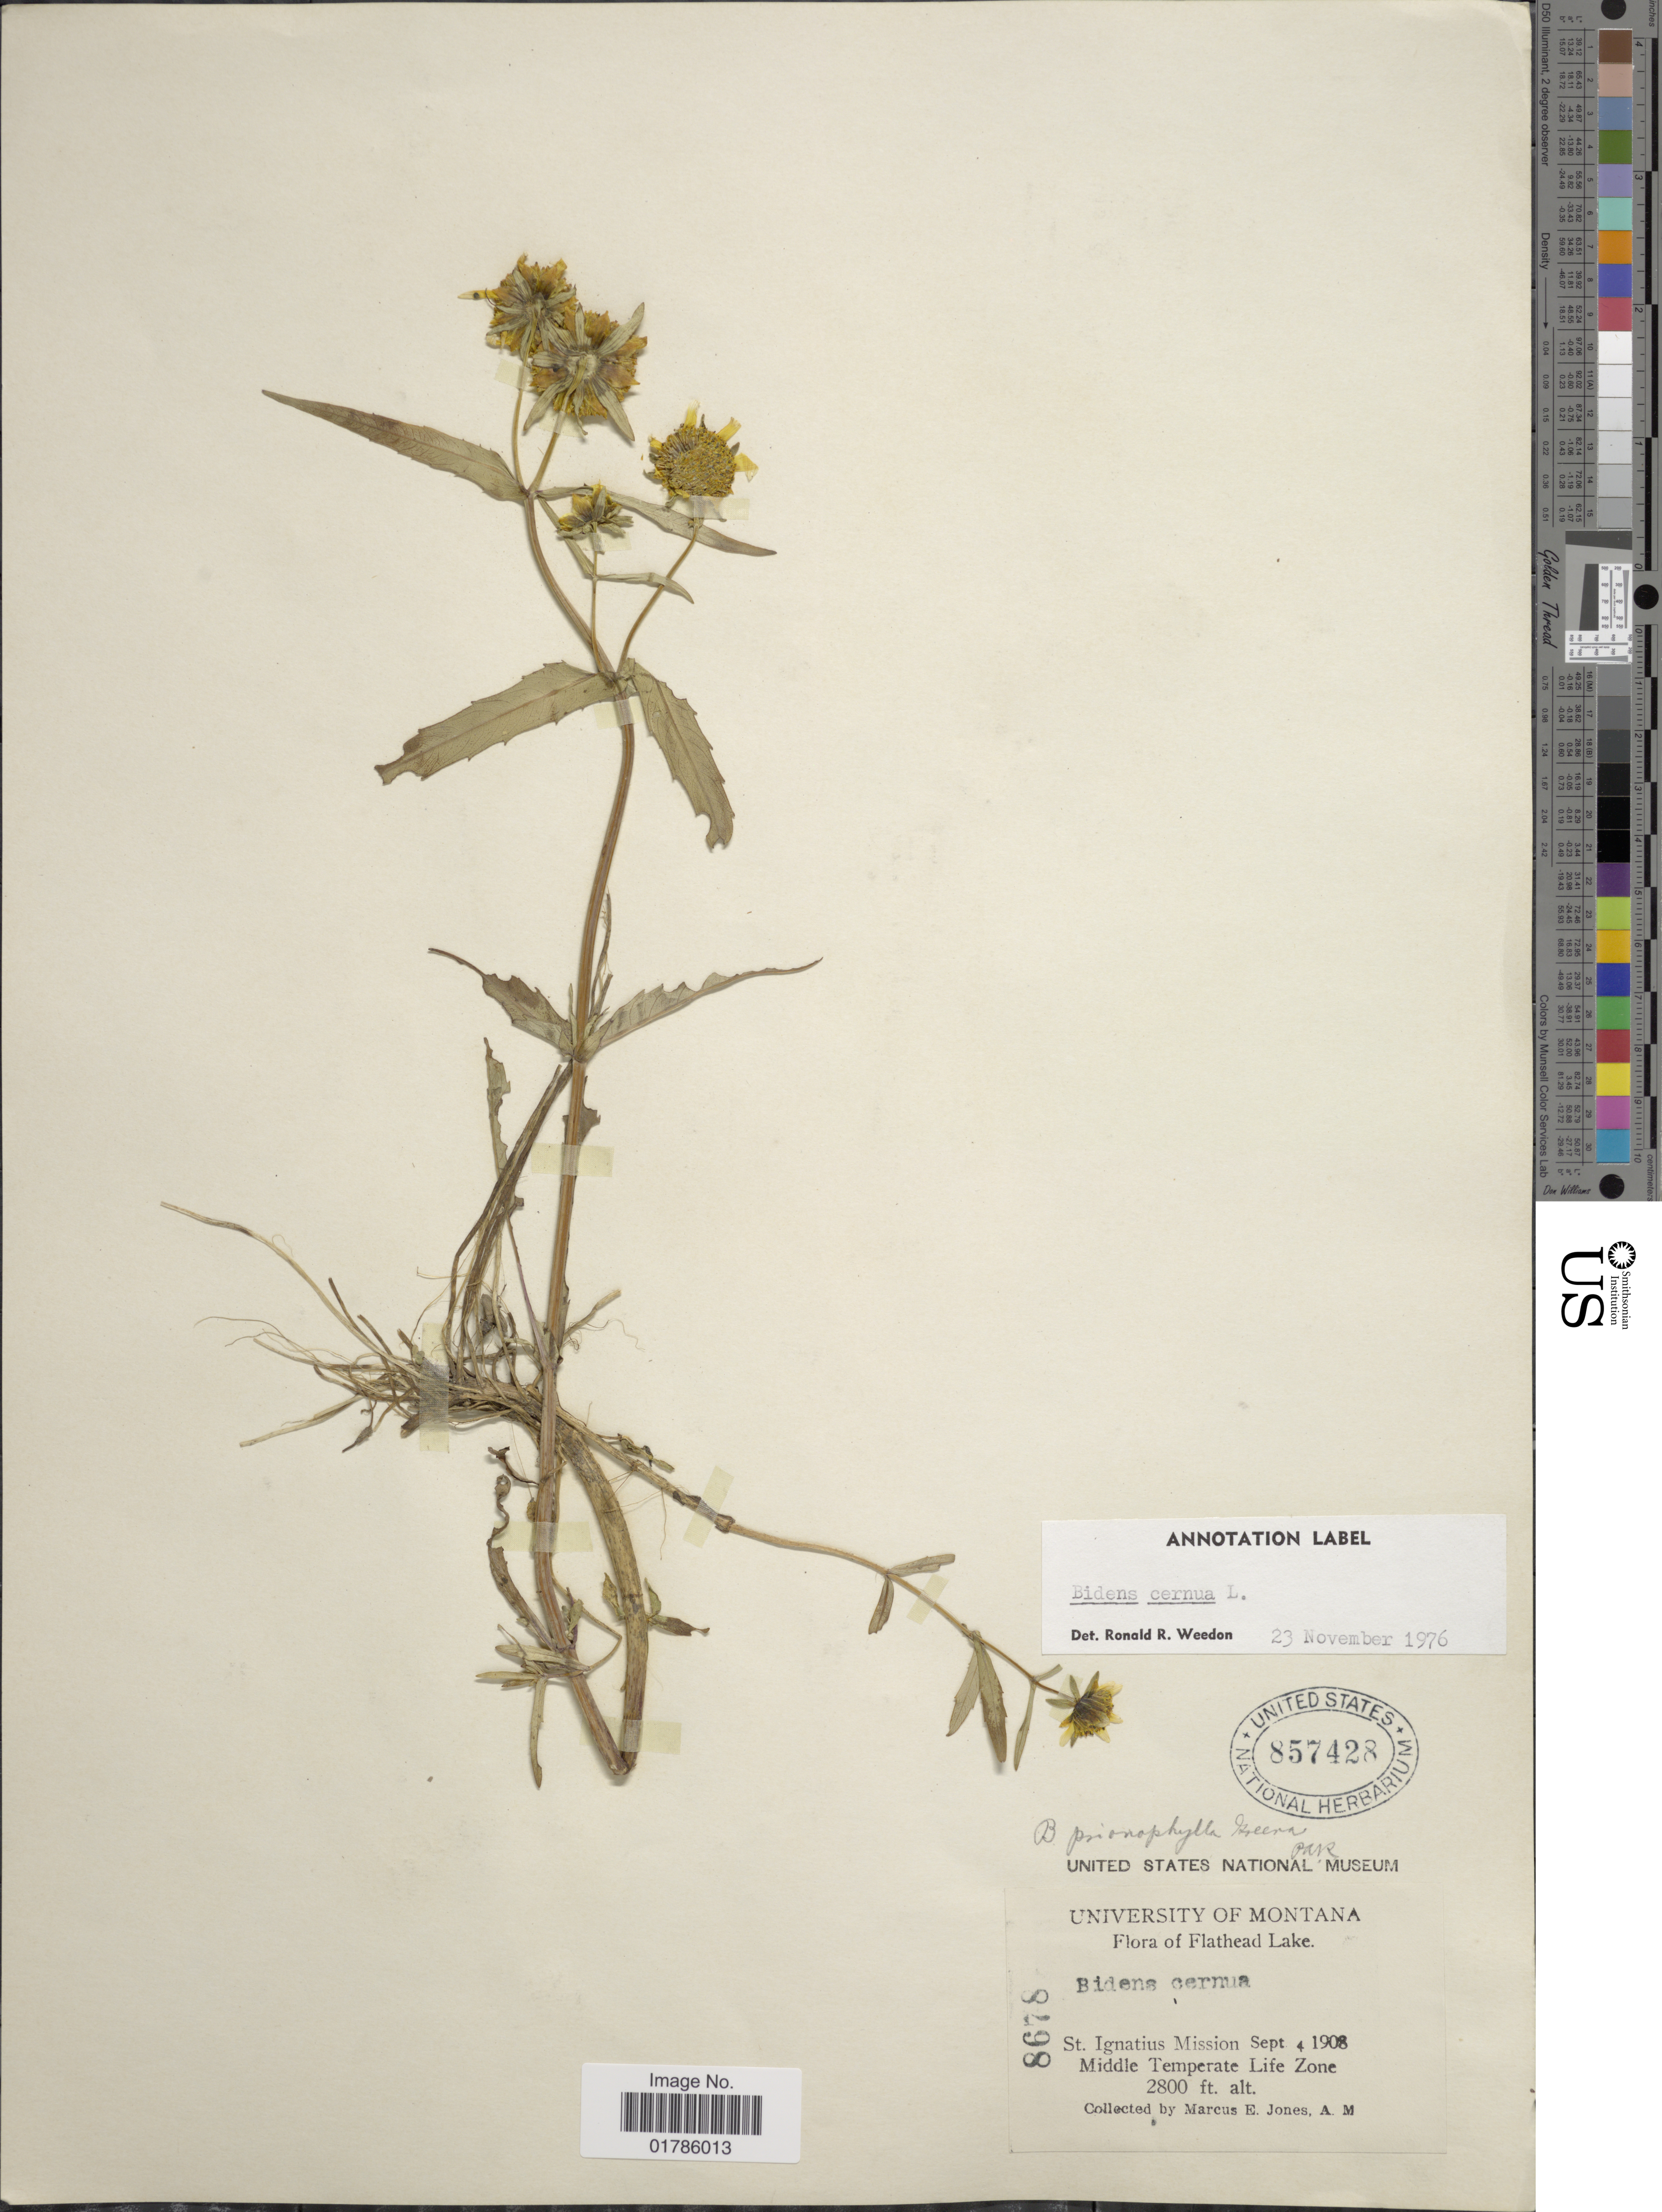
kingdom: Plantae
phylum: Tracheophyta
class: Magnoliopsida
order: Asterales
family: Asteraceae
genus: Bidens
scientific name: Bidens cernua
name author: L.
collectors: M. E. Jones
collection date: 1908-09-04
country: United States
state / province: Montana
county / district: Lake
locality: Flathead Lake, St. Ignatius Mission, Middle Temperate Life Zone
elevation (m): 853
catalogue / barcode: US 857428